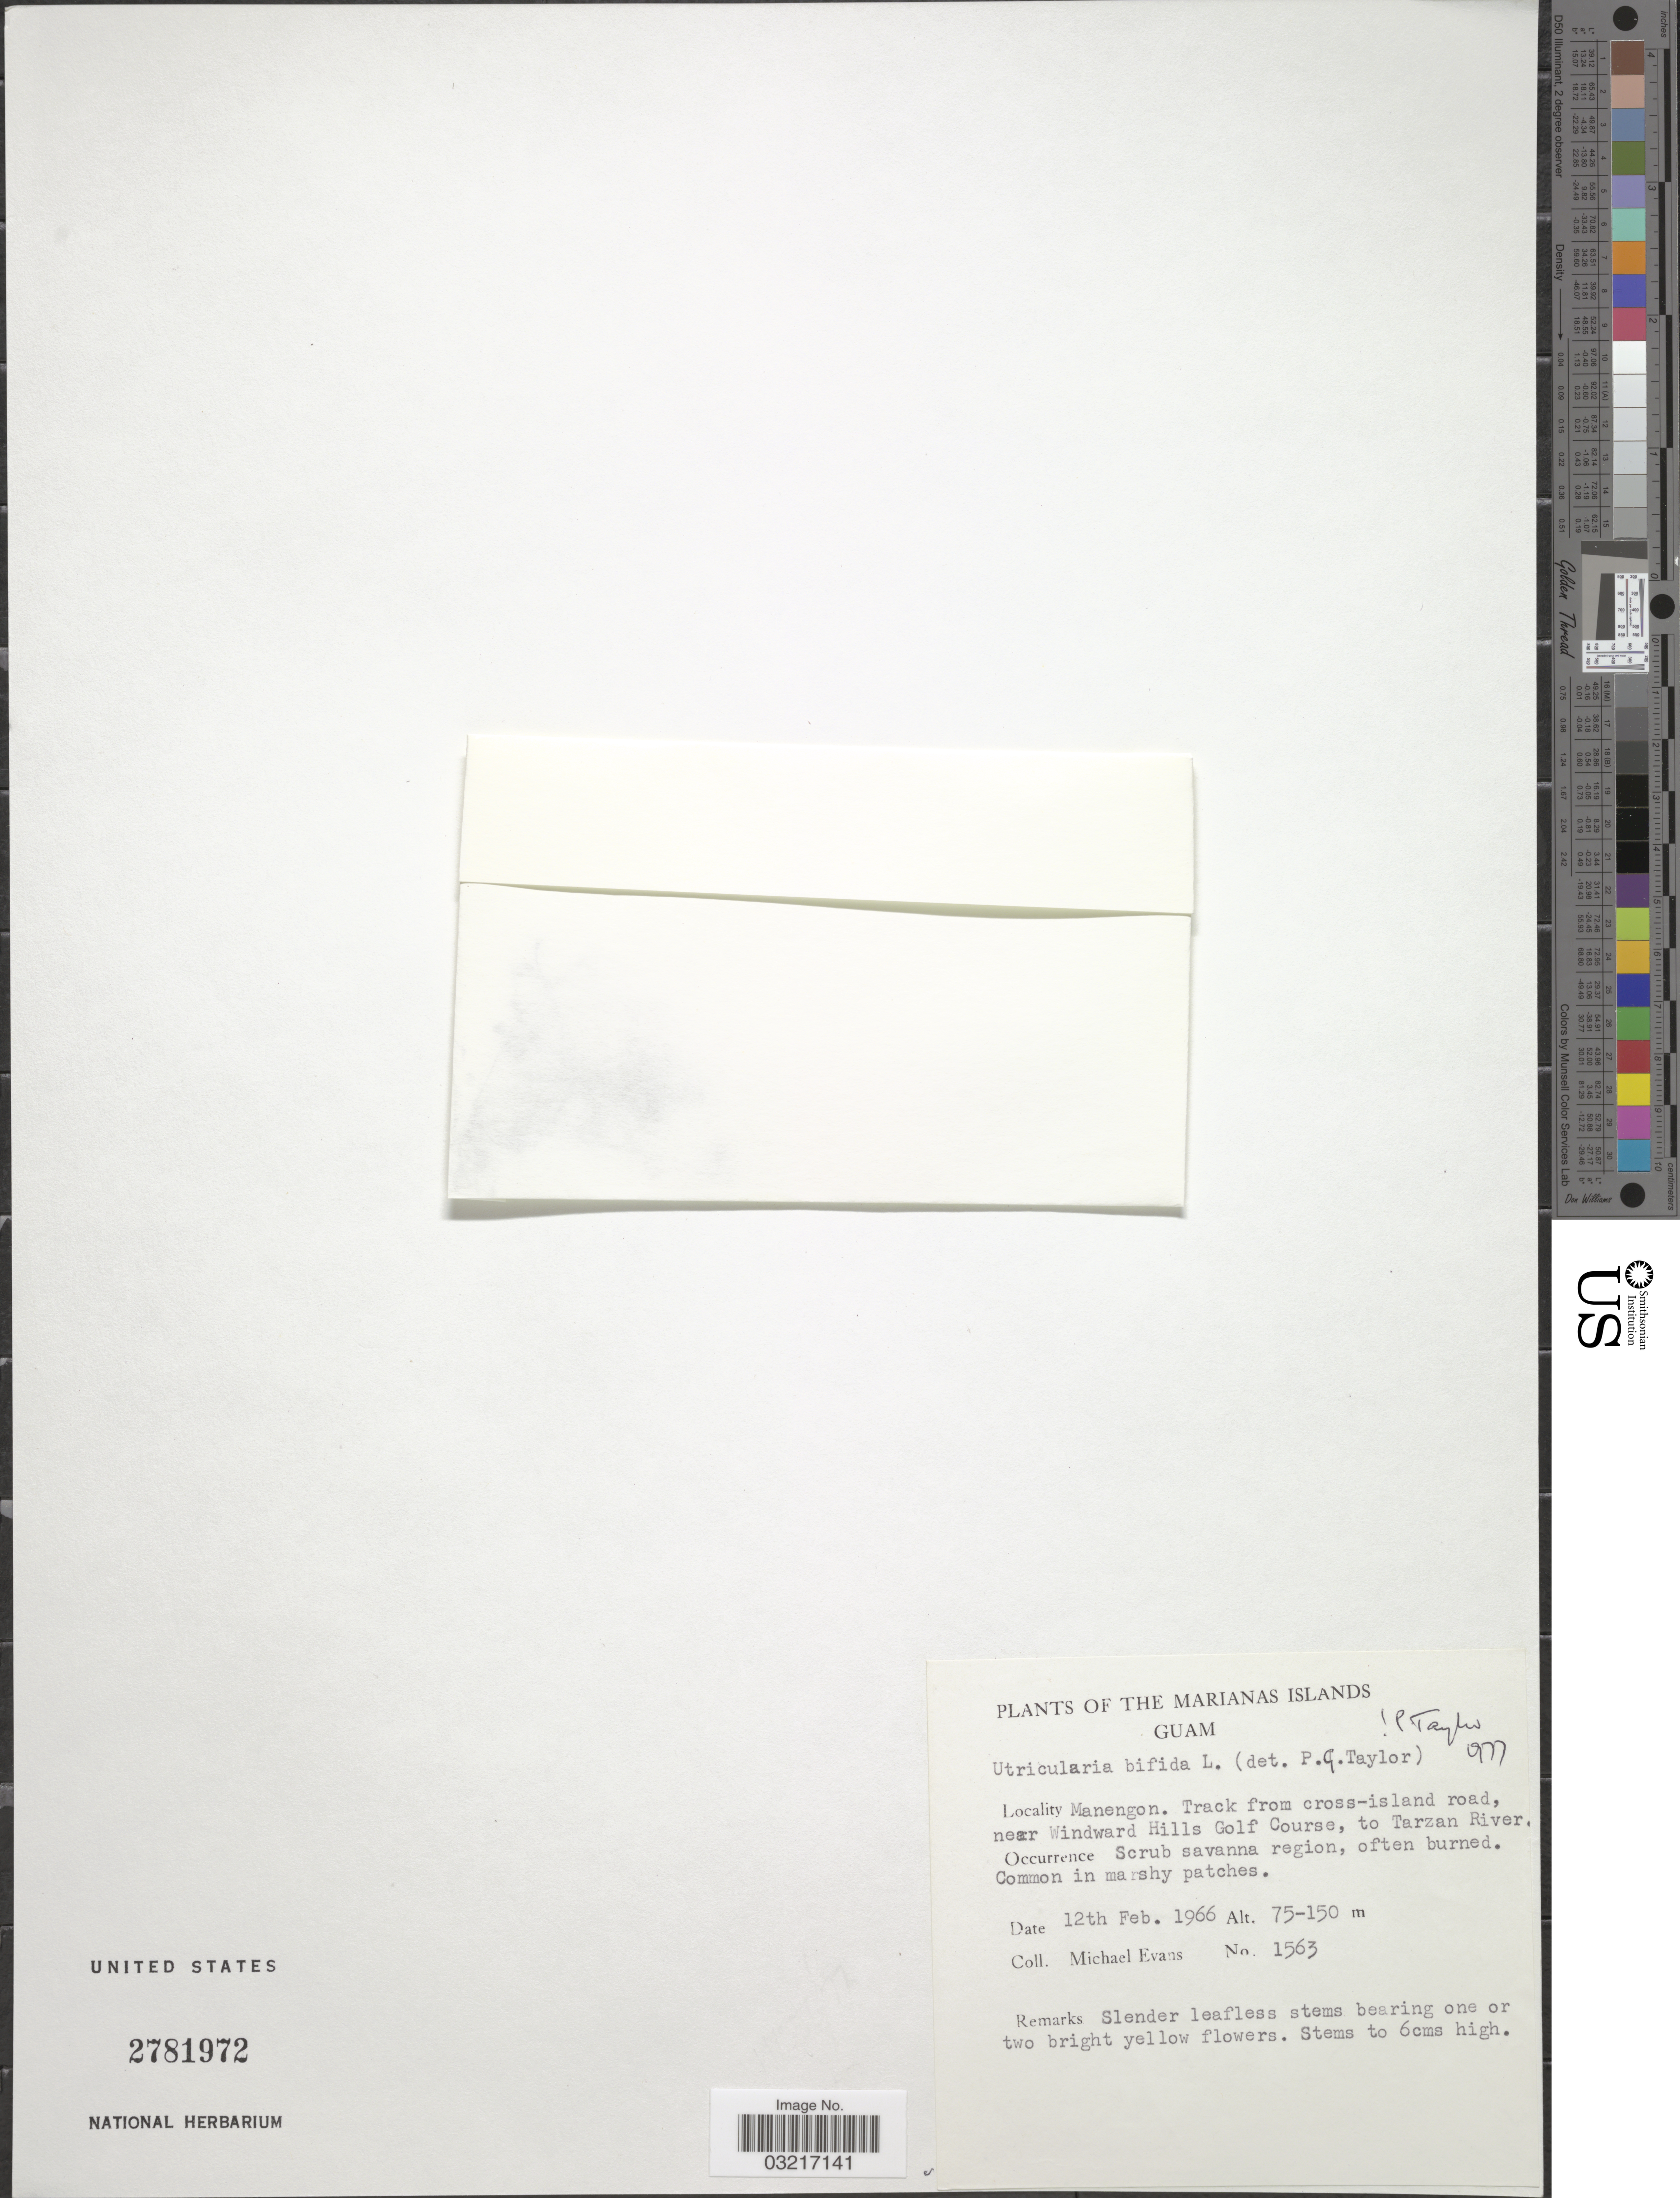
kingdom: Plantae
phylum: Tracheophyta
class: Magnoliopsida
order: Lamiales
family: Lentibulariaceae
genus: Utricularia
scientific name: Utricularia bifida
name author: L.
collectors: M. Evans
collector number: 1563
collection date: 1966-02-12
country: Guam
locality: The Marianas Islands. Manengon. Track from cross-island road, near Windward Hills Golf Course, to Tarzan River.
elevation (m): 75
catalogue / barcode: US 2781972